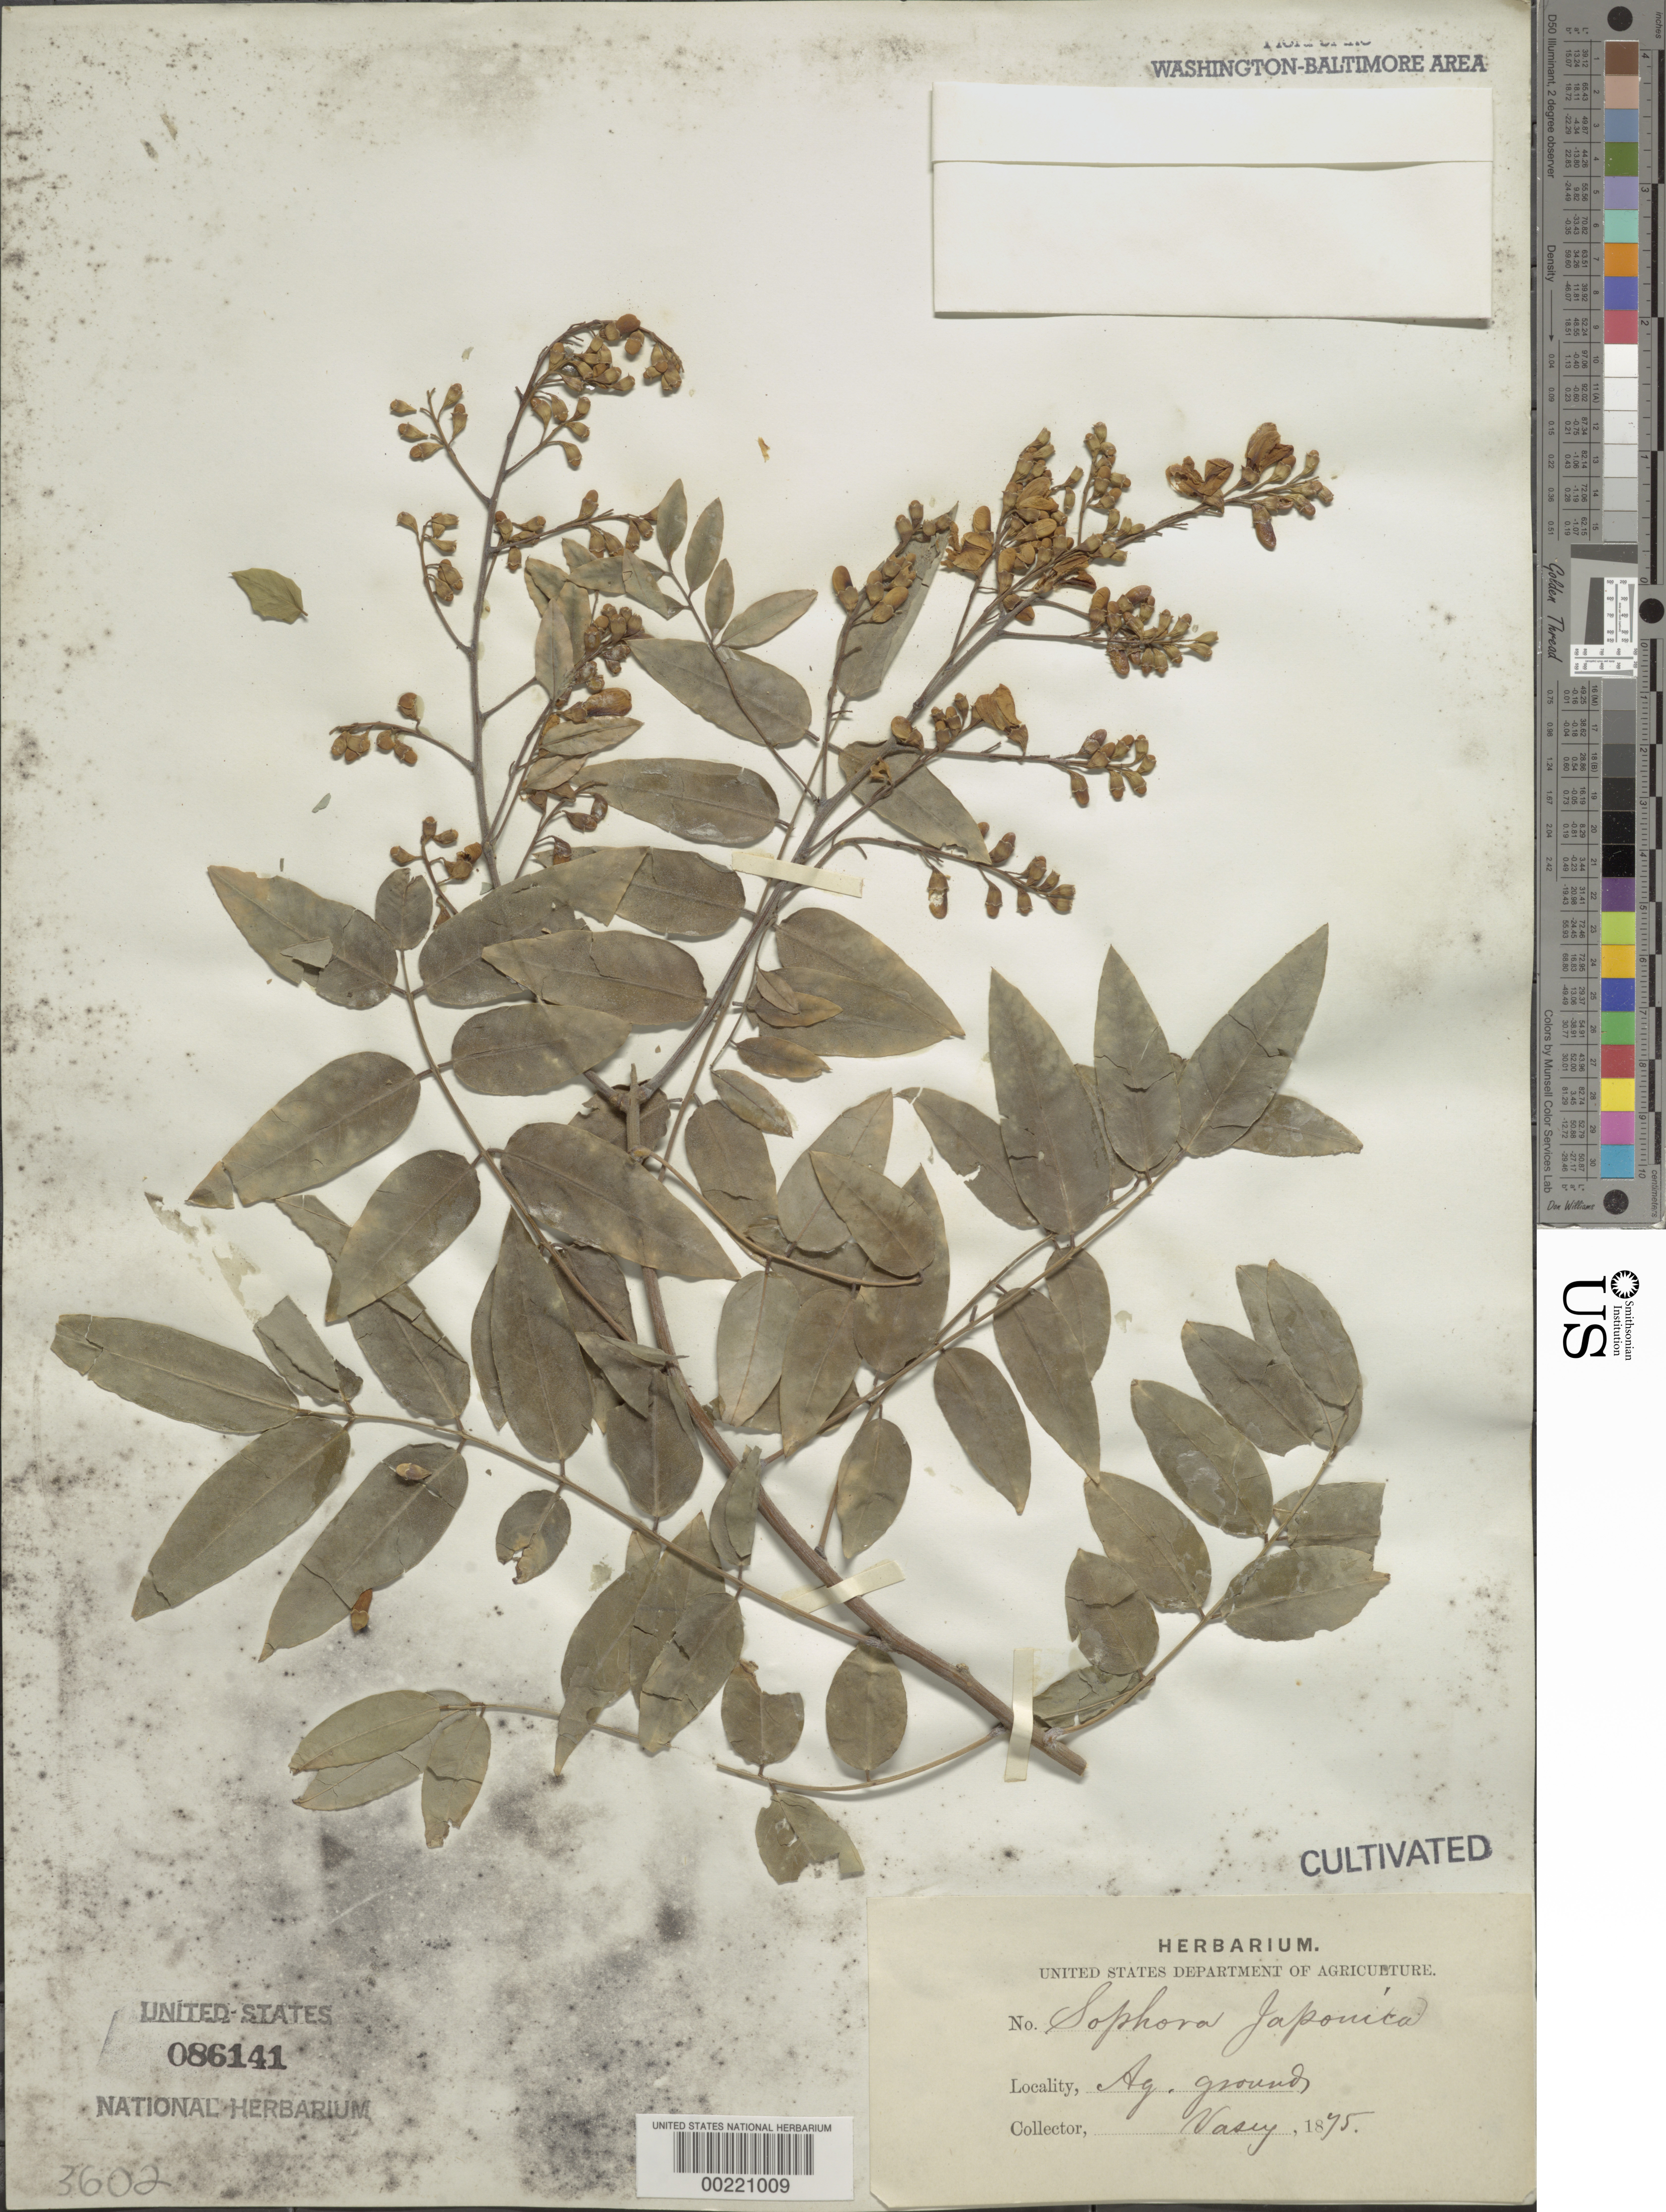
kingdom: Plantae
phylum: Tracheophyta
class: Magnoliopsida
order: Fabales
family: Fabaceae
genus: Sophora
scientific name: Sophora japonica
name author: L.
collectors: G. R. Vasey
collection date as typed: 1875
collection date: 1875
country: United States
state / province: District of Columbia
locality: Department of Agriculture grounds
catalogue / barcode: US 86141